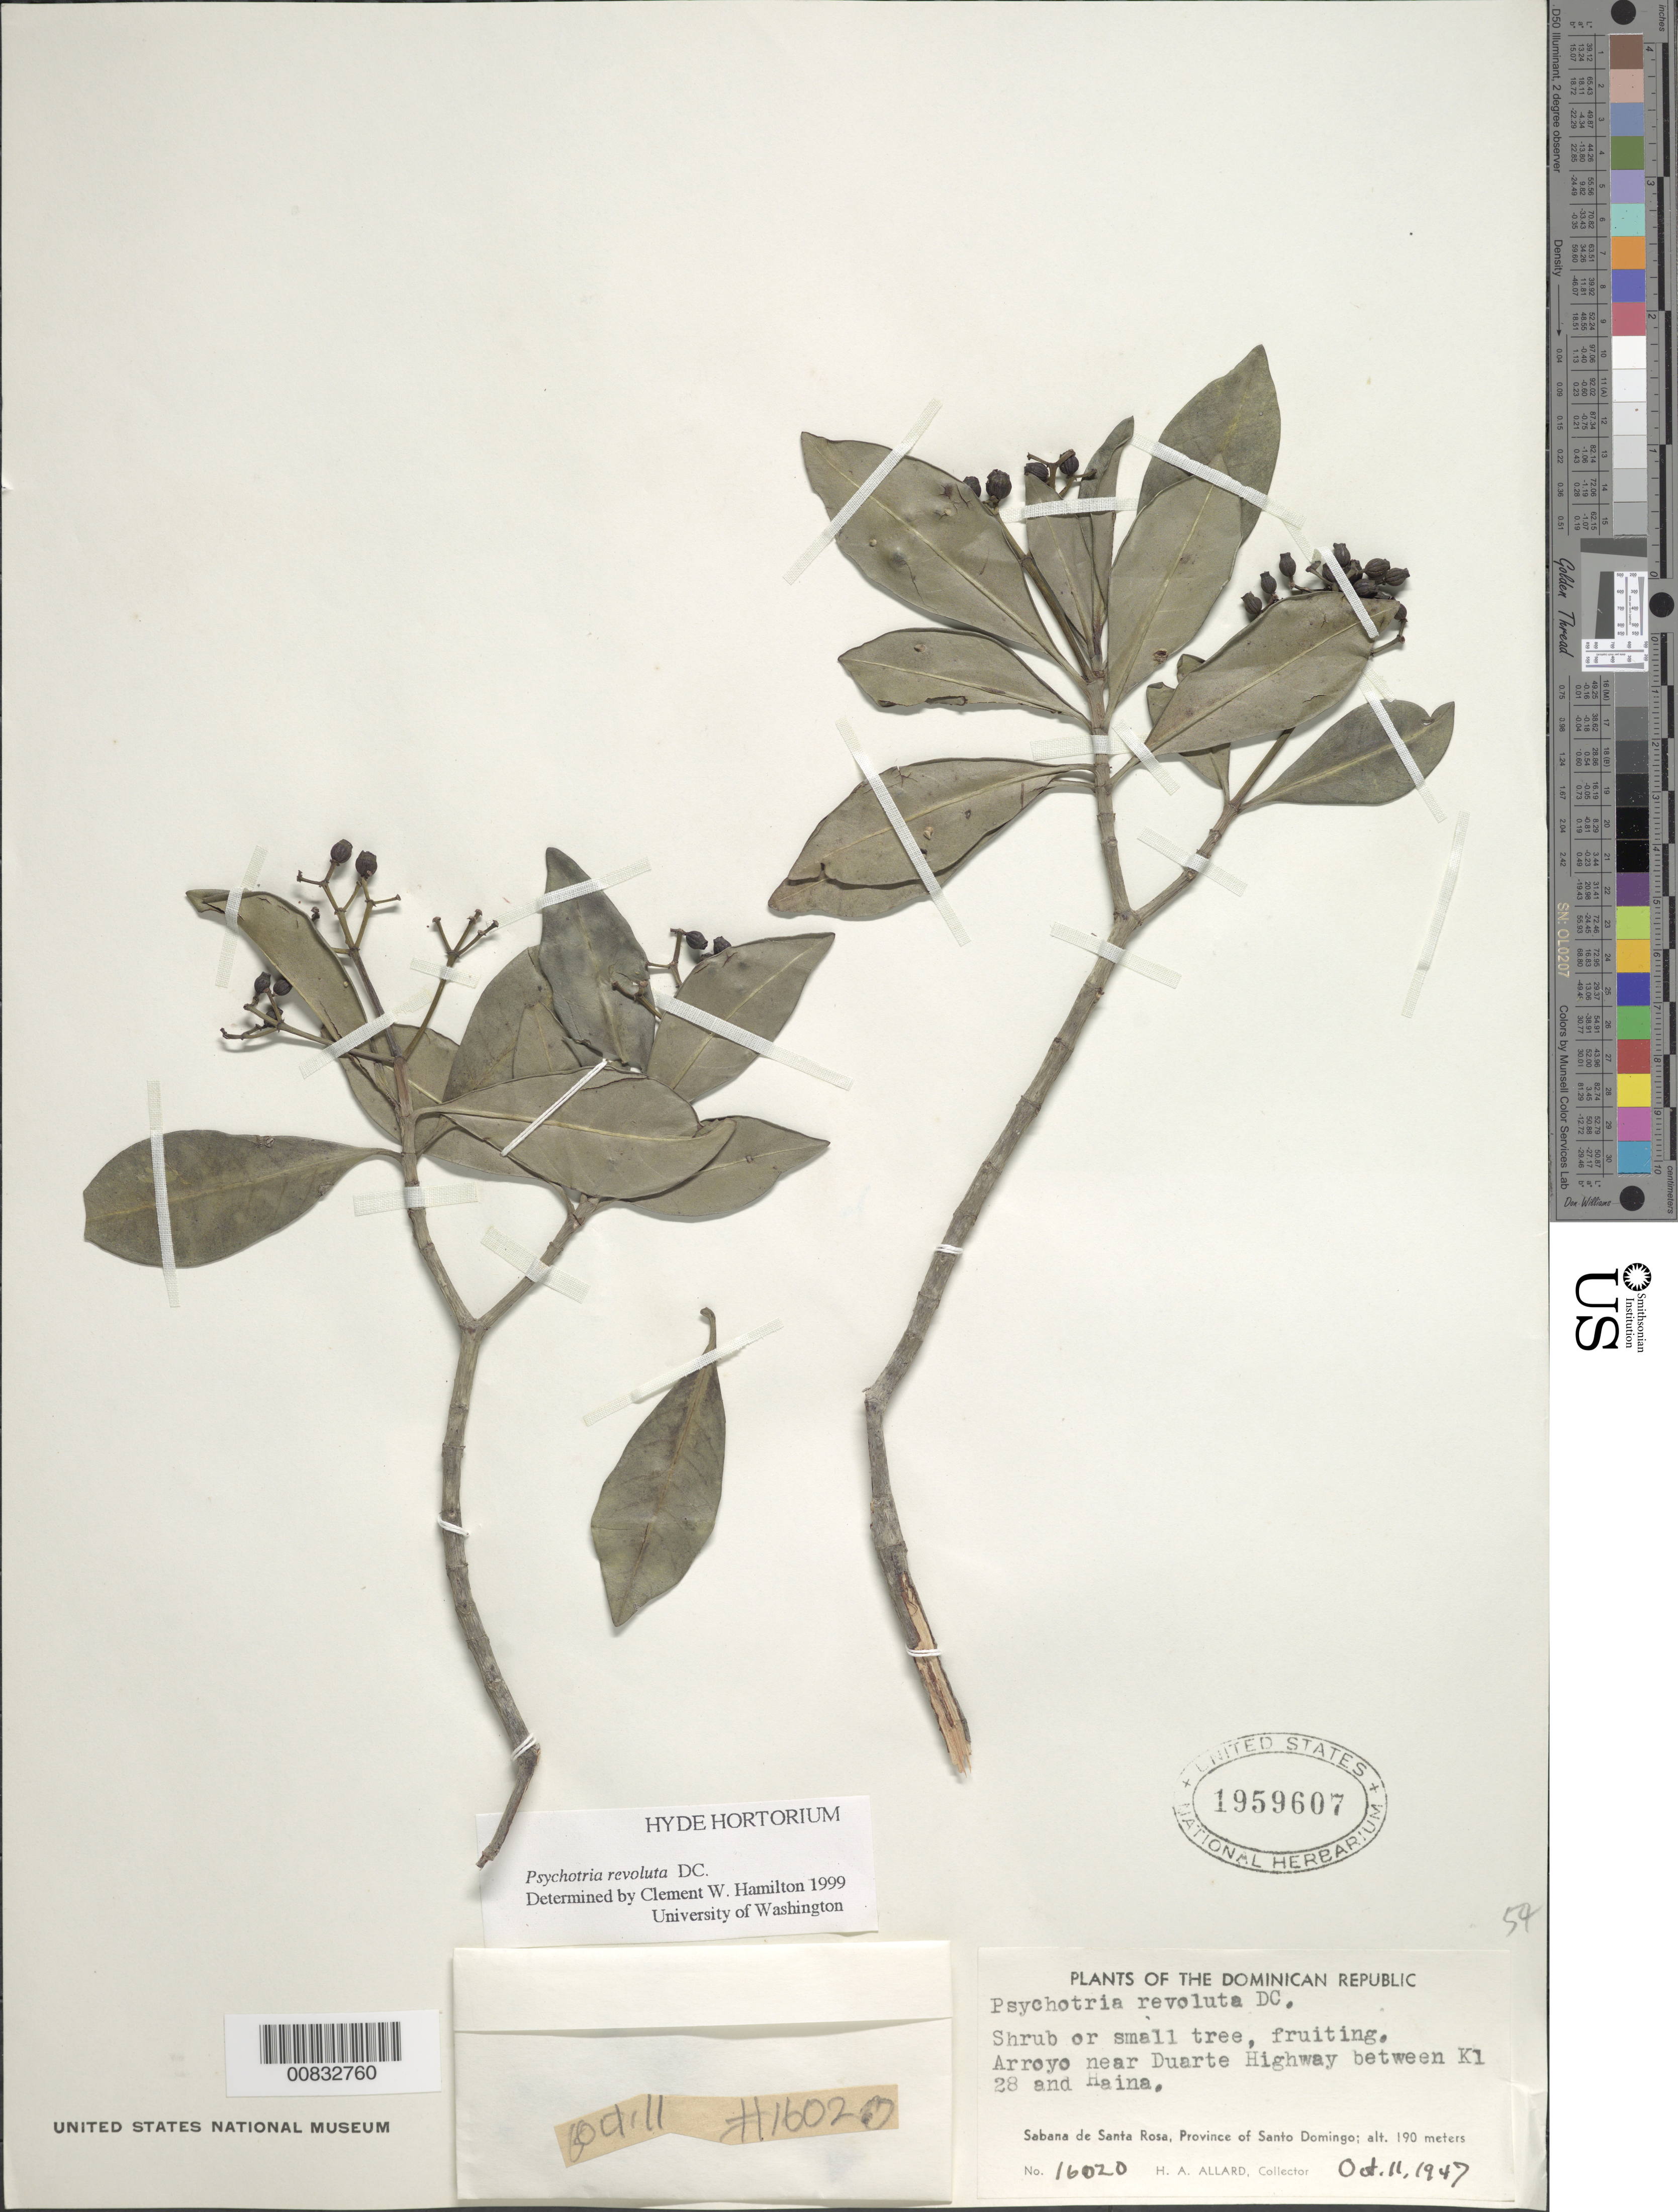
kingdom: Plantae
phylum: Tracheophyta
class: Magnoliopsida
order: Gentianales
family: Rubiaceae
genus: Psychotria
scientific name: Psychotria revoluta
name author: DC.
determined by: Hamilton, C. W.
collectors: H. A. Allard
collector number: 16020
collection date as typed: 11 Oct 1947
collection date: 1947-10-11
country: Dominican Republic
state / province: Distrito Nacional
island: Hispaniola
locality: Sabana de Santa Rosa, near Duarte Highway between Kl 28 and Haina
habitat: Arroyo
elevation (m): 190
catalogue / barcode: US 1959607